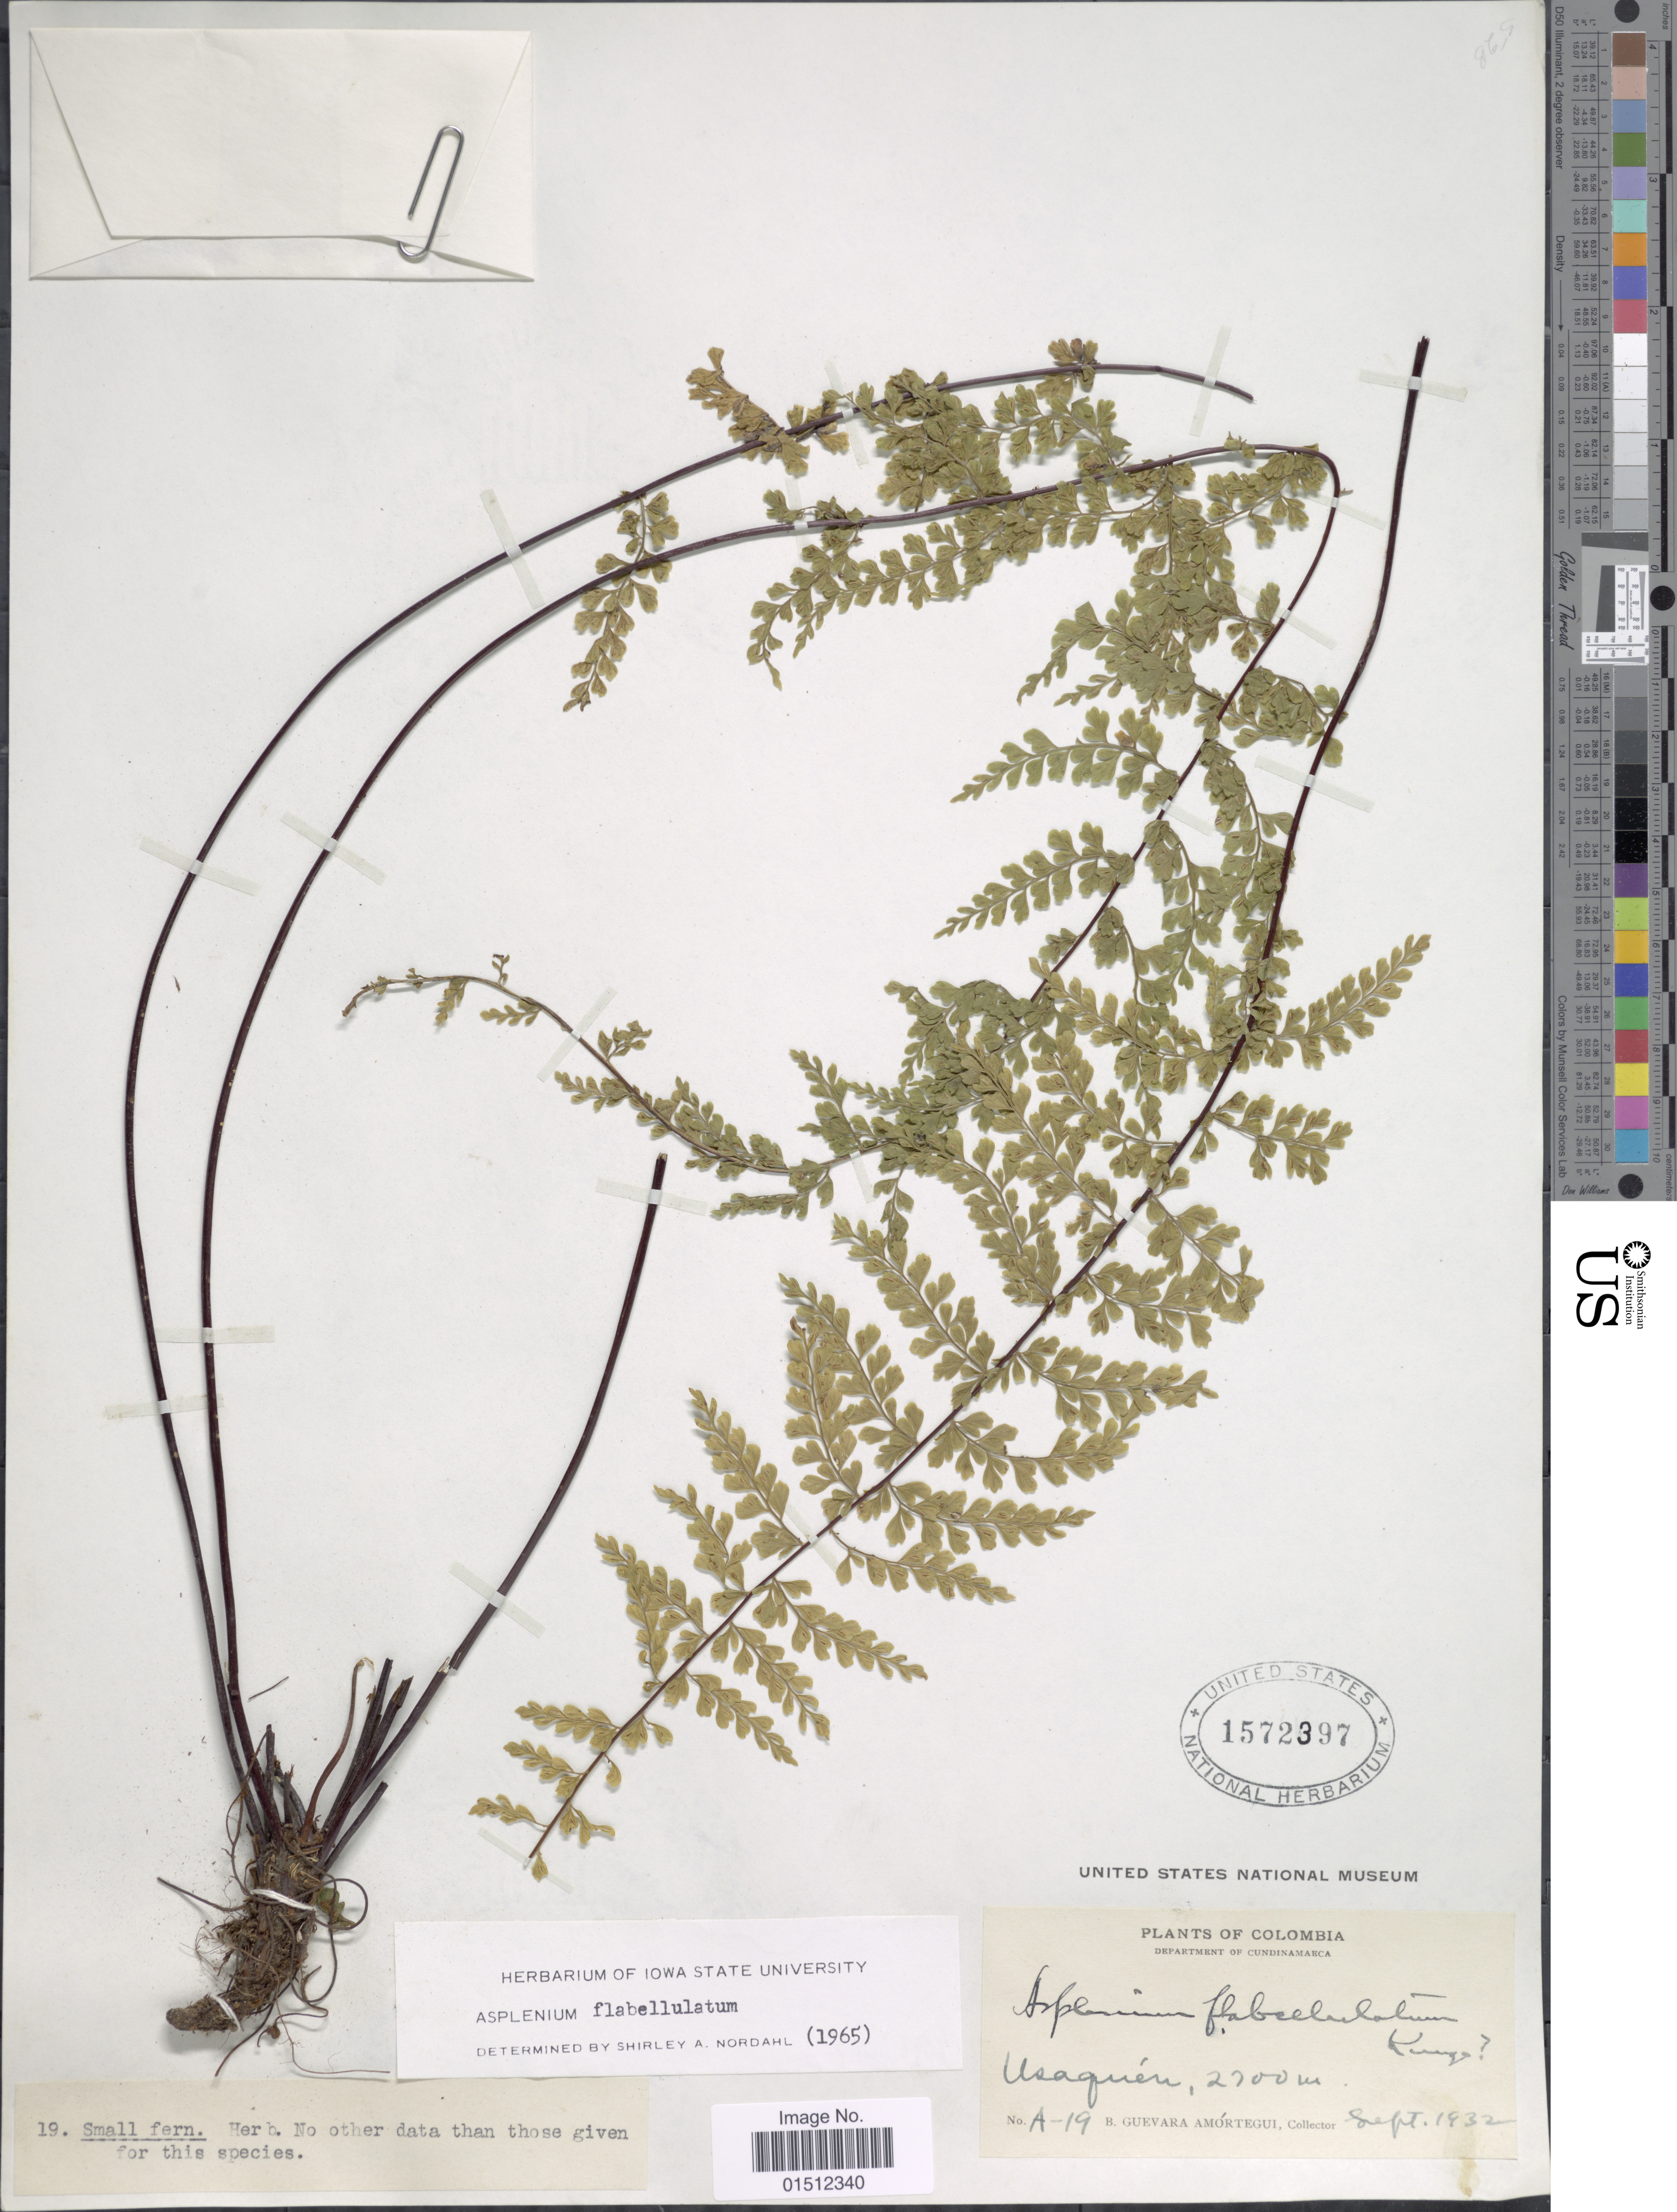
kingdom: Plantae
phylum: Tracheophyta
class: Polypodiopsida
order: Polypodiales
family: Aspleniaceae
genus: Asplenium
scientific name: Asplenium radicans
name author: L.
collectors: B. Guevara-Amortegui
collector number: A-19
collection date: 1932-09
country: Colombia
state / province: Cundinamarca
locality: Colombia, Department of Cundinamarca, Usaquen.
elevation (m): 2700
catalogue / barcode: US 1572397